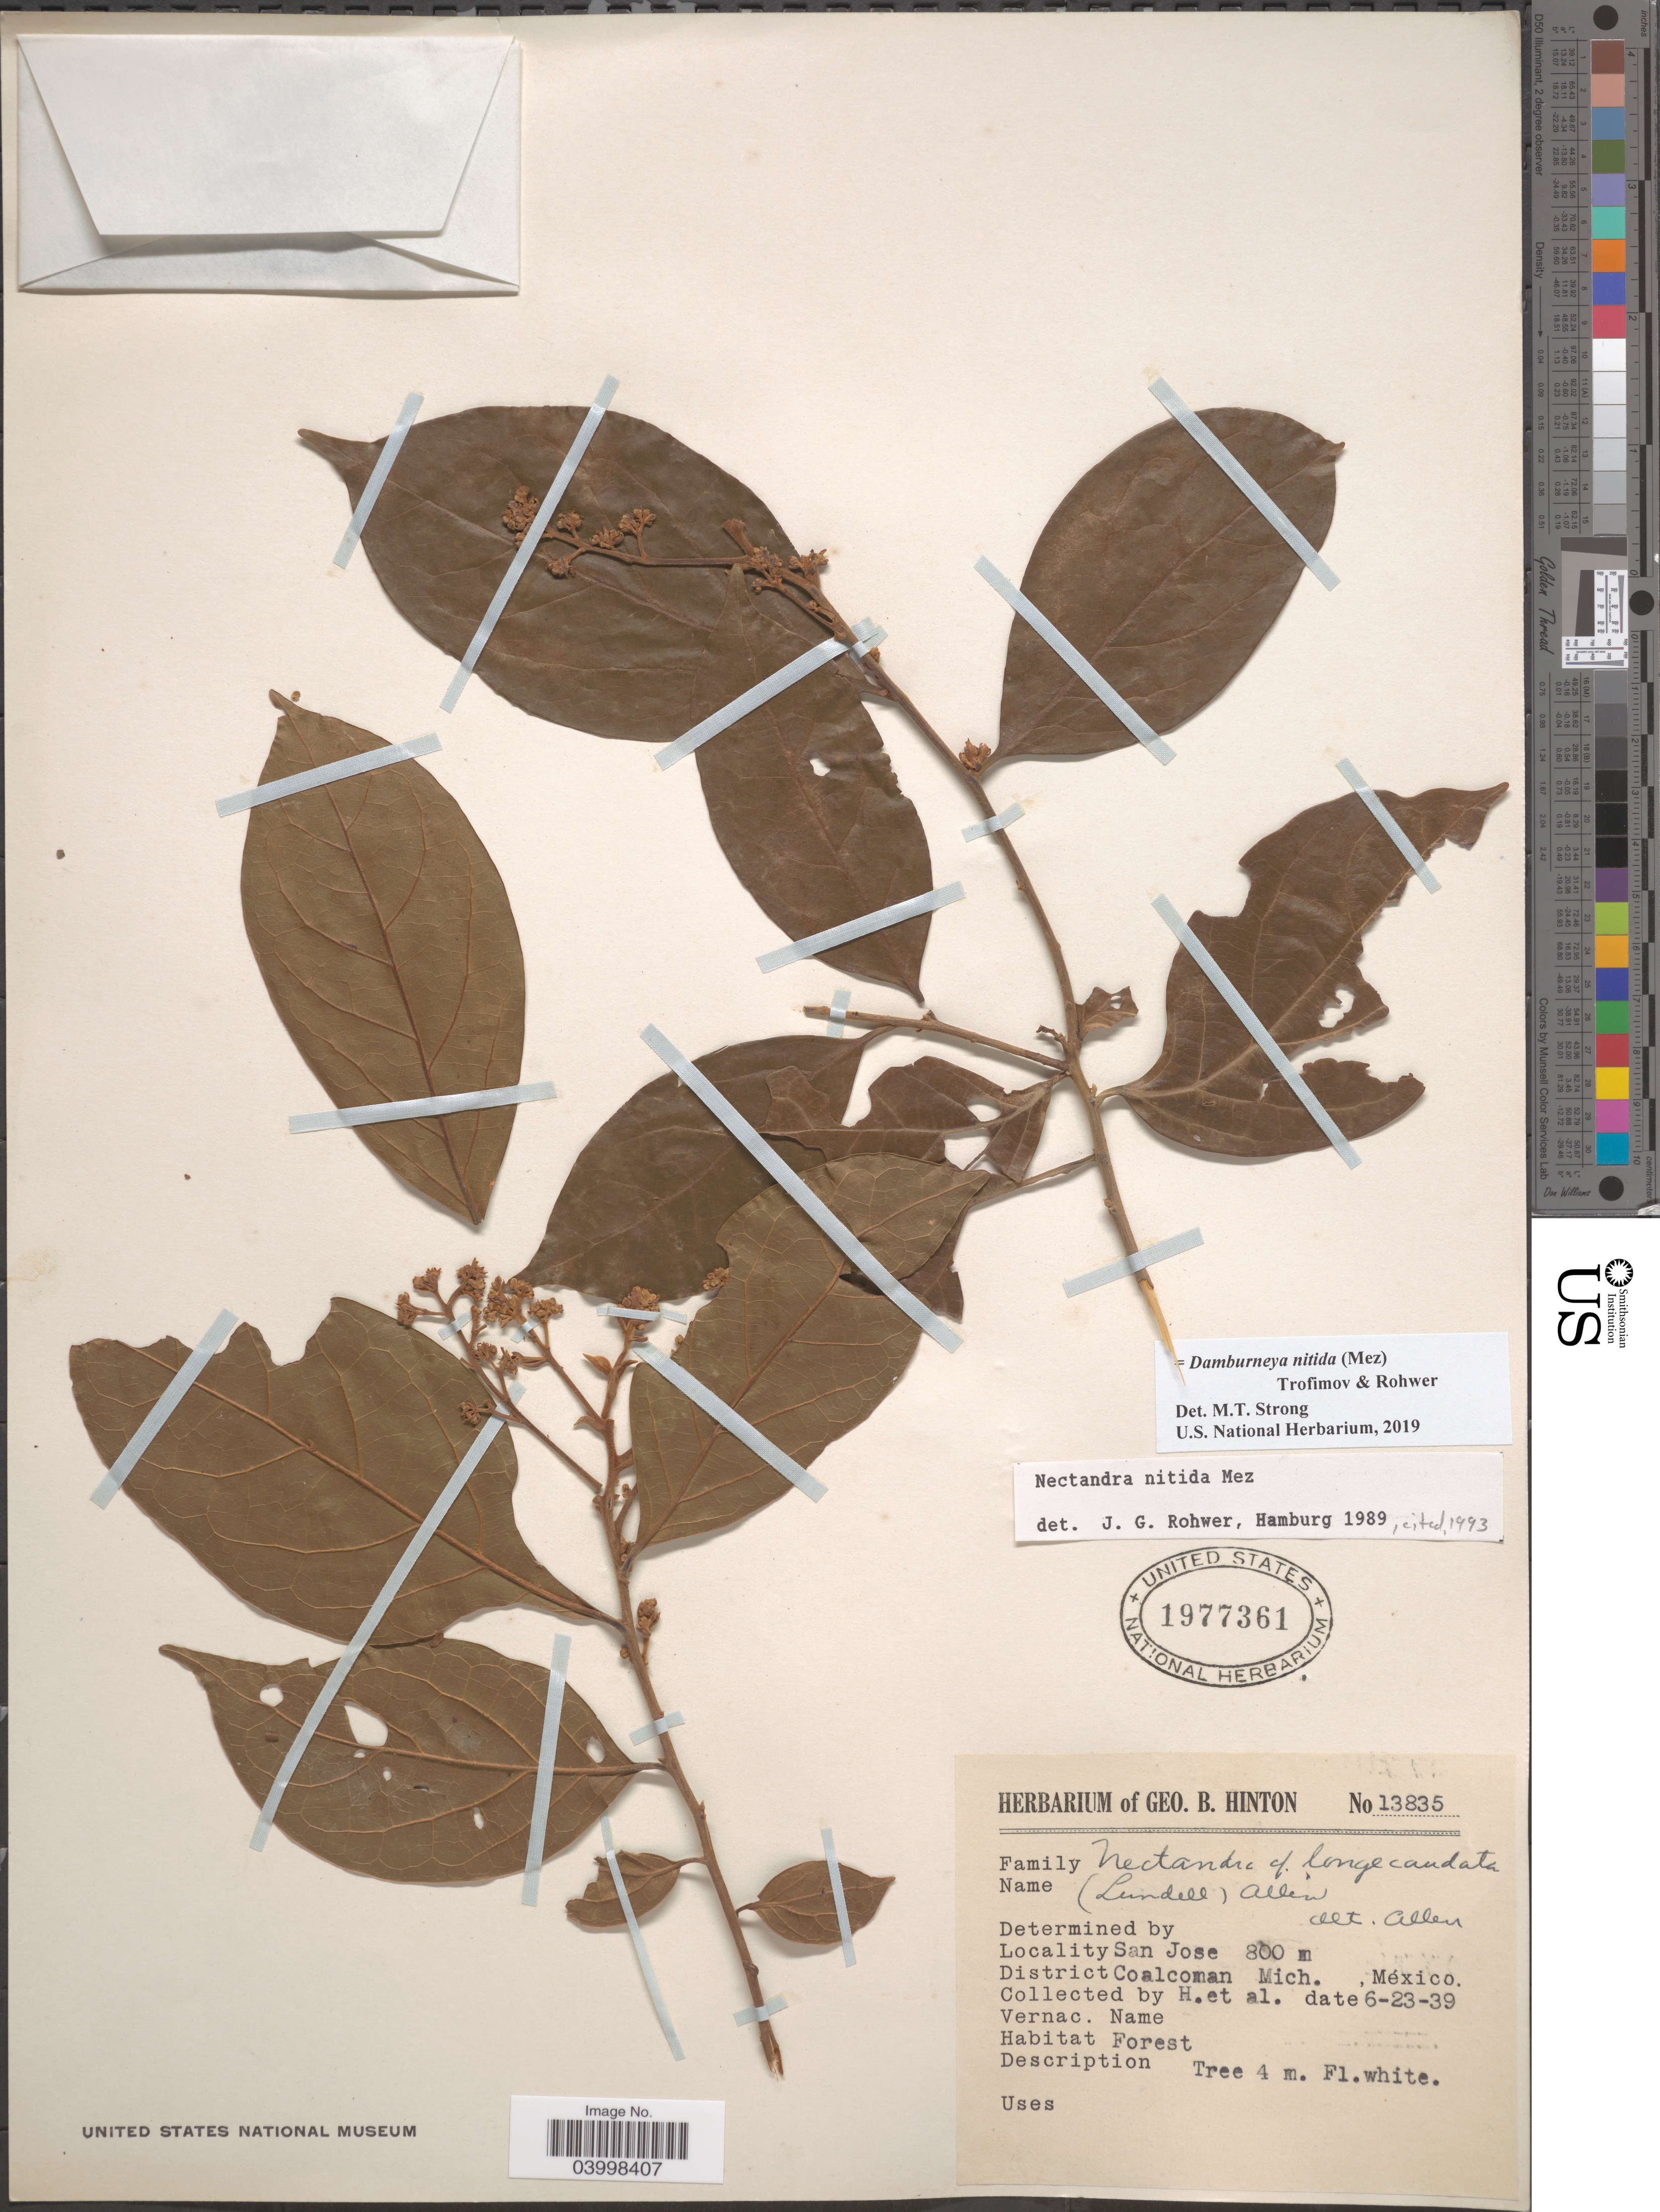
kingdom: Plantae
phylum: Tracheophyta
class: Magnoliopsida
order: Laurales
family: Lauraceae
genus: Damburneya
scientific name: Damburneya nitida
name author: (Mez) Trofimov & Rohwer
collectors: G. B. Hinton & et al.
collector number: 13835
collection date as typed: Transcribed d/m/y: 23/6/39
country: Mexico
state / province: Michoacán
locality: San Jose District Coalcoman.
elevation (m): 800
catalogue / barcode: US 1977361